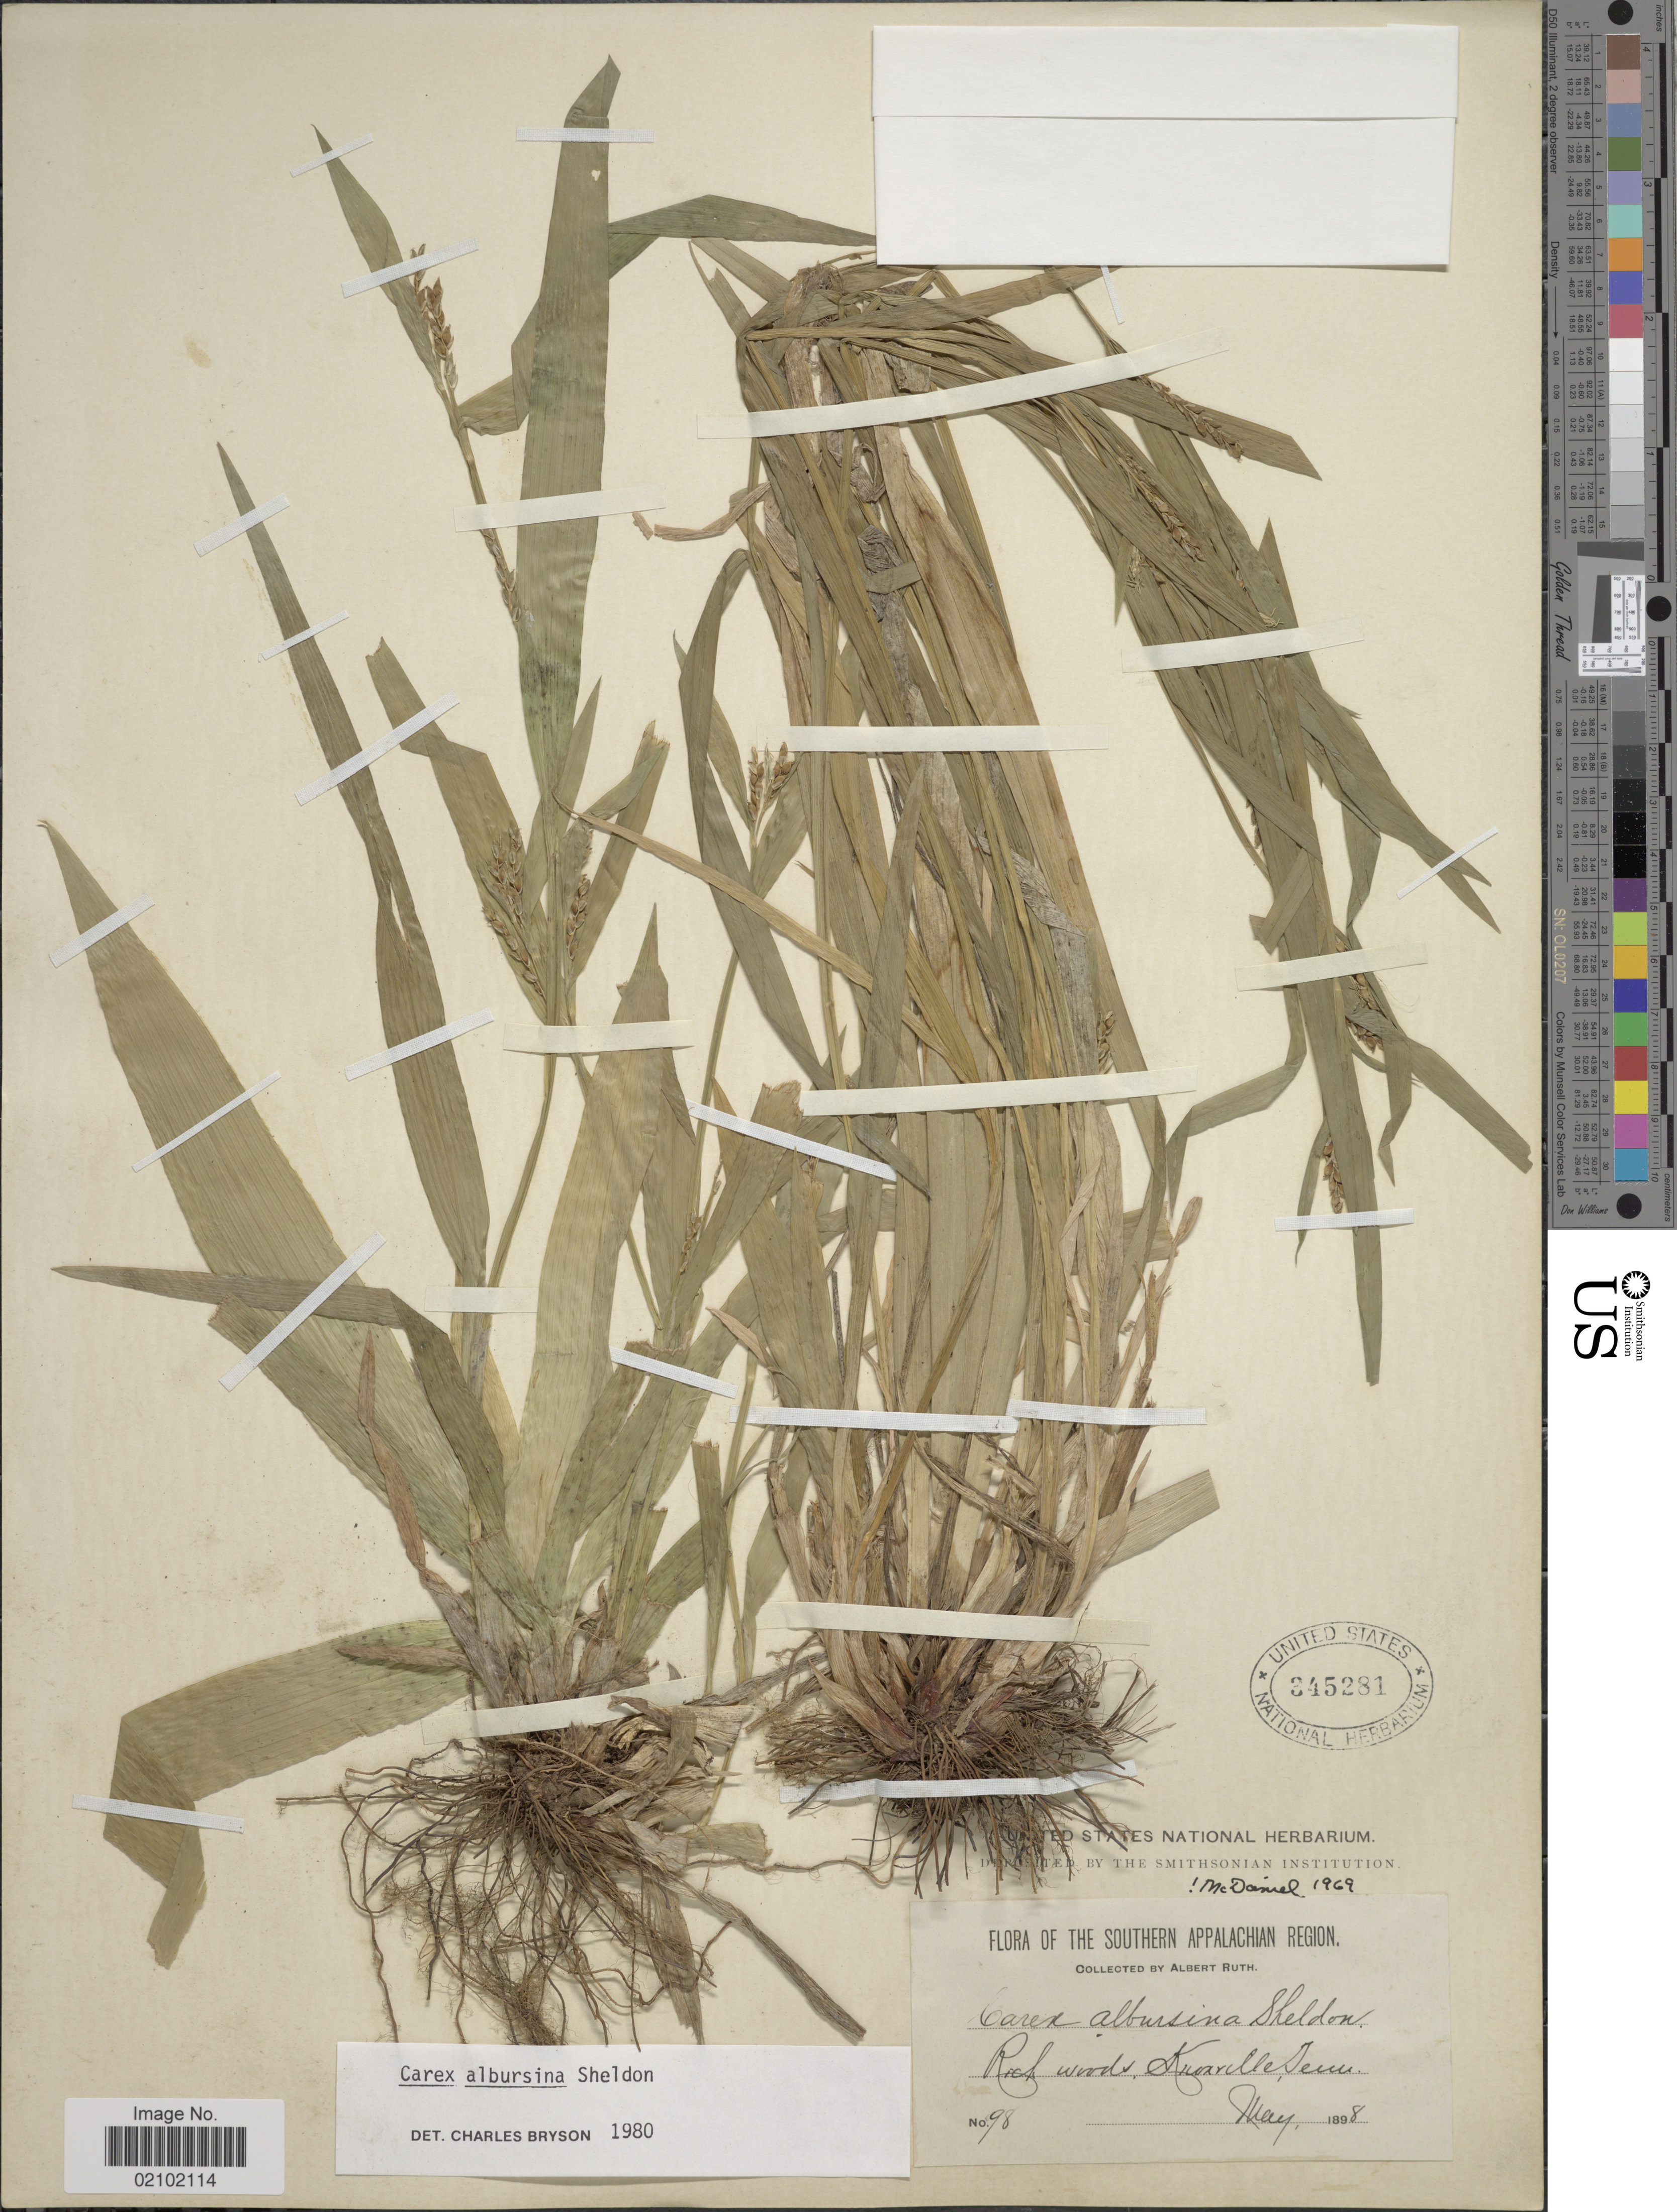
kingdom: Plantae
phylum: Tracheophyta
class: Liliopsida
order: Poales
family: Cyperaceae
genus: Carex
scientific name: Carex albursina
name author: E. Sheld.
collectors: A. Ruth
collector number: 98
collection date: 1898-05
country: United States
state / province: Tennessee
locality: Southern Appalachian Region. Knoxville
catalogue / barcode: US 345281